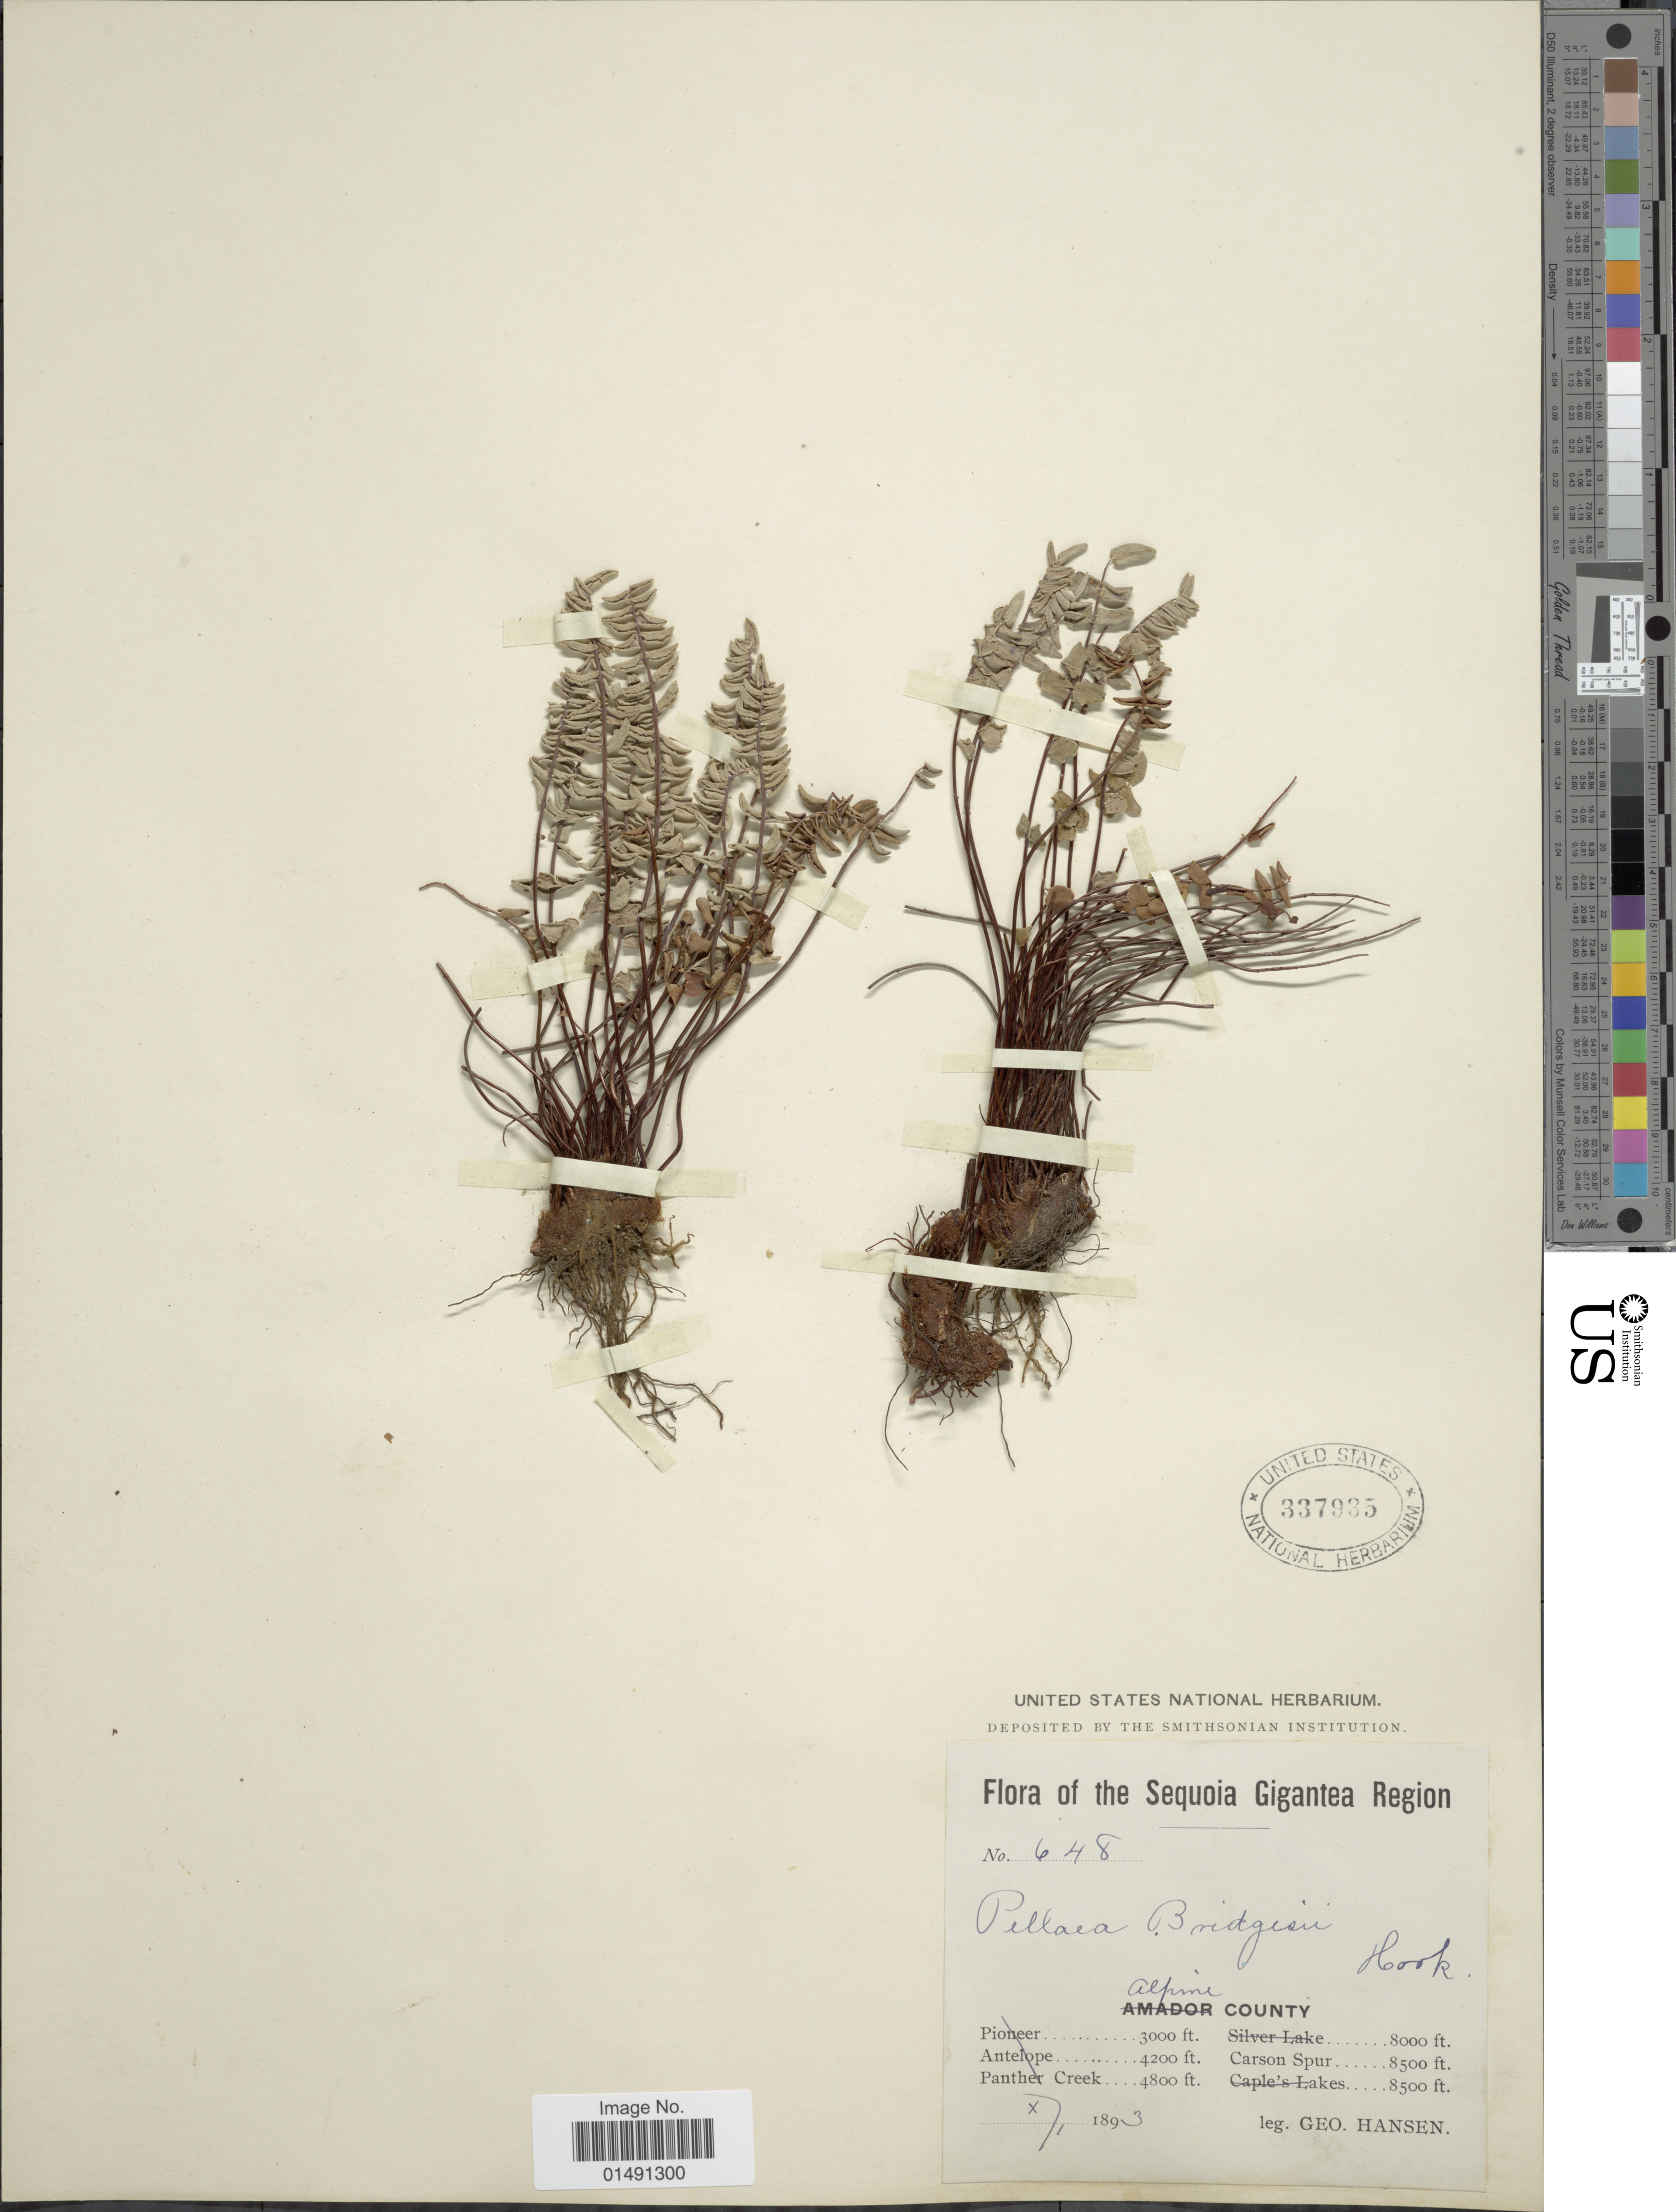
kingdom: Plantae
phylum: Tracheophyta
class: Polypodiopsida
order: Polypodiales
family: Pteridaceae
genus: Pellaea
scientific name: Pellaea bridgesii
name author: Hook.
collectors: G. Hansen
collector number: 648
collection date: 1893-10-01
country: United States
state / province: California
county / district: Alpine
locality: Sequoia Gigantea Region, Alpine County, Carson Spur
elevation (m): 2591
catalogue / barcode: US 337935